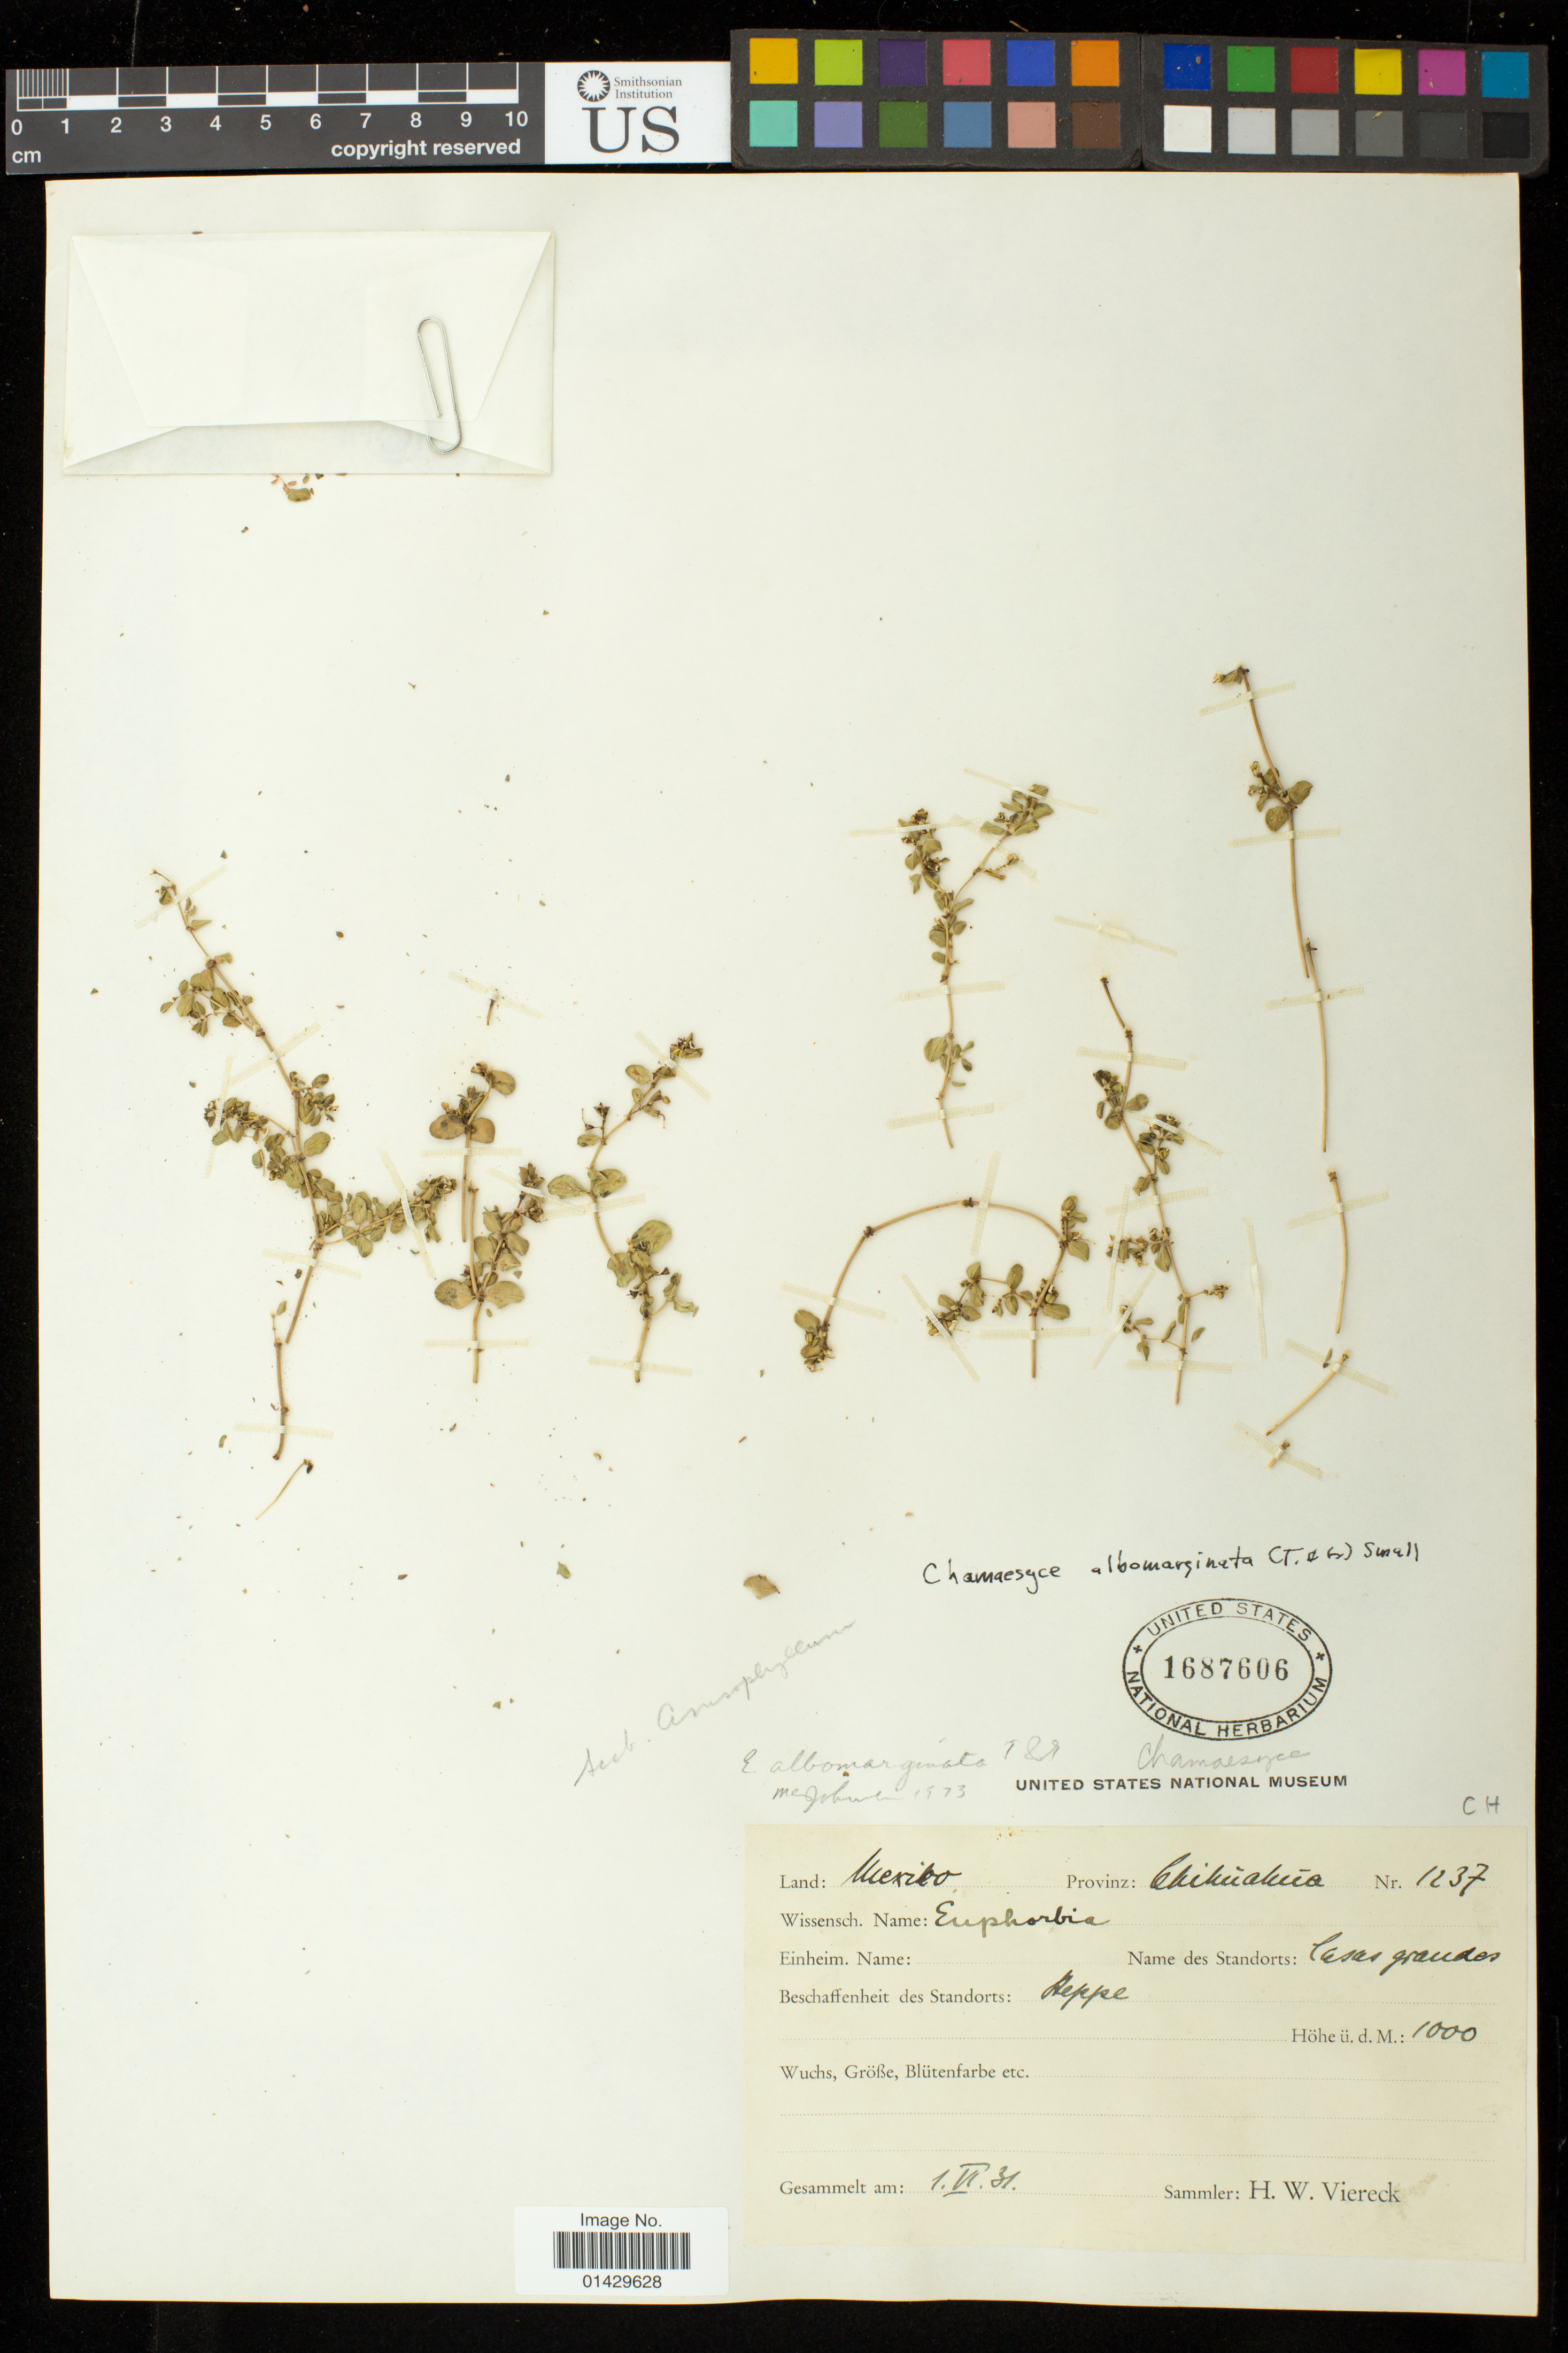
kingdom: Plantae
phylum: Tracheophyta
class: Magnoliopsida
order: Malpighiales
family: Euphorbiaceae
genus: Euphorbia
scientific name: Euphorbia albomarginata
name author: Torr. & A. Gray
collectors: H. W. Viereck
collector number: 1237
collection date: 1931-06-01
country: Mexico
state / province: Chihuahua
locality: Casas graudos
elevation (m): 1000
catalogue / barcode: US 1687606